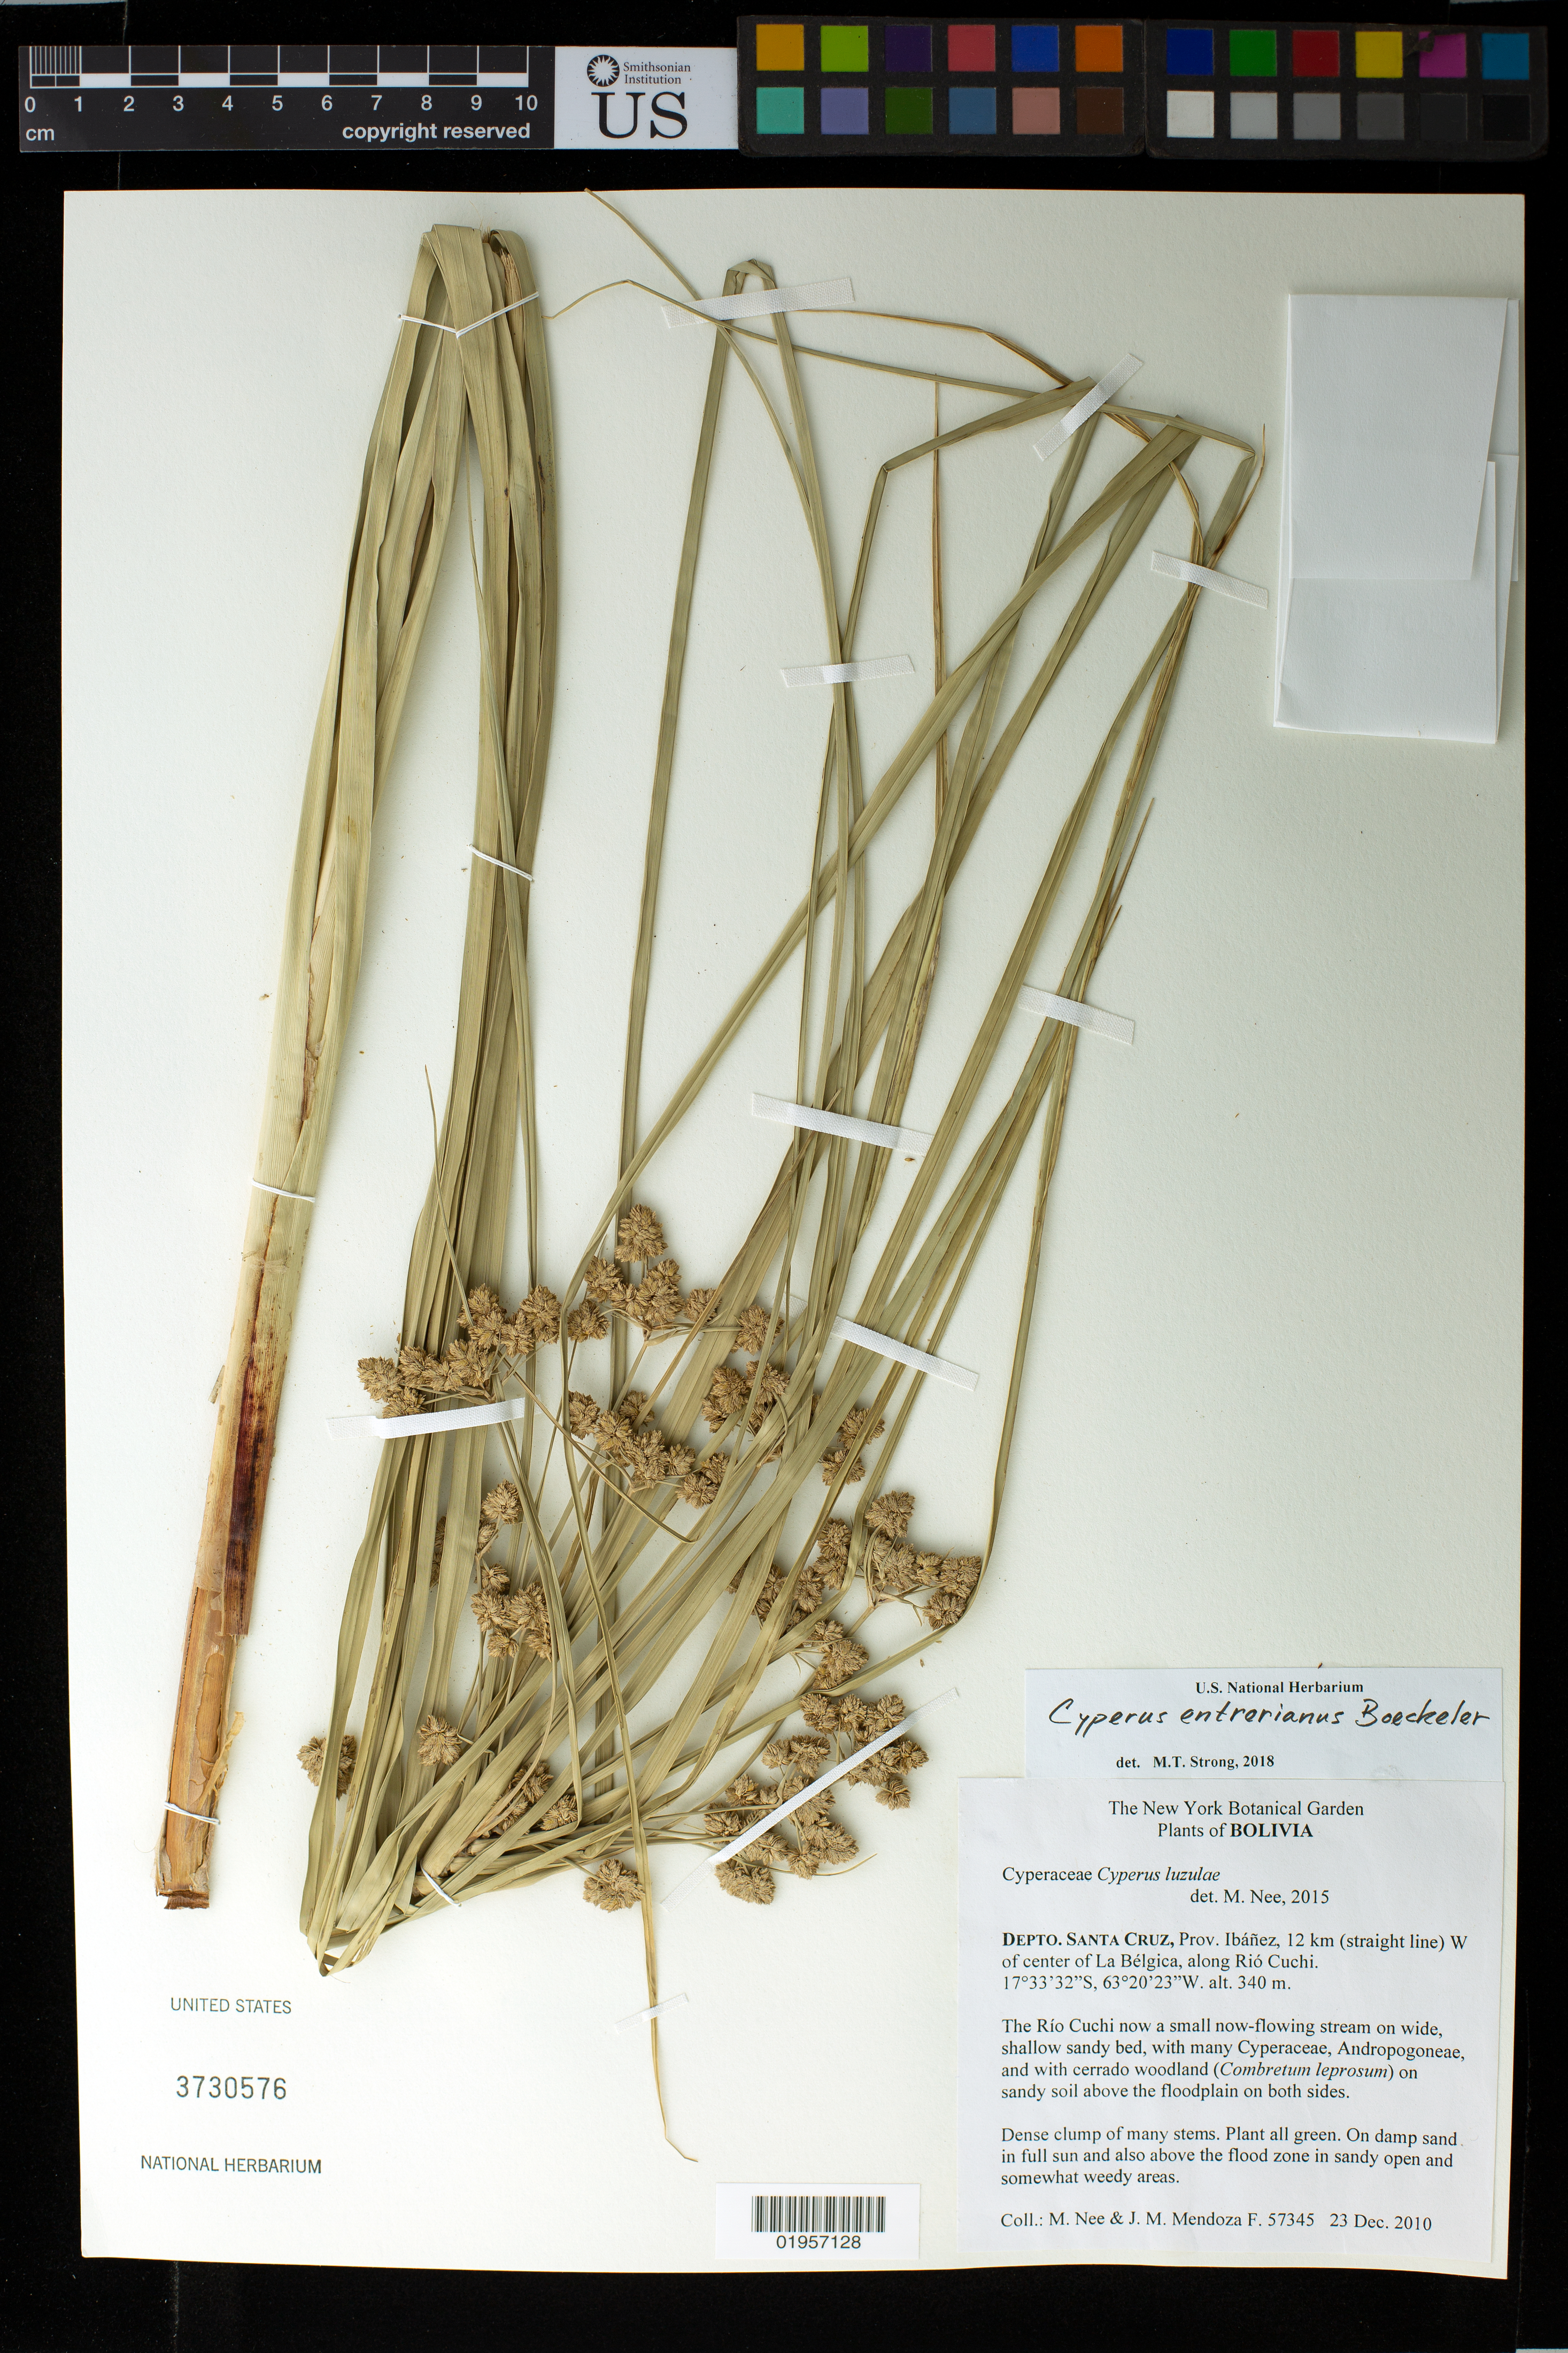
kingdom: Plantae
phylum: Tracheophyta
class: Liliopsida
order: Poales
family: Cyperaceae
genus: Cyperus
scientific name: Cyperus entrerianus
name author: Boeckeler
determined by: Strong, M. T., (US), Smithsonian Institution - National Museum of Natural History (UNITED STATES)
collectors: M. Nee & J. M. Mendoza F.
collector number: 57345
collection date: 2010-12-23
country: Bolivia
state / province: Santa Cruz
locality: Depto. Santa Cruz, Prov. Ibanez, 12 km (straight line) W of center of La Belgica, along Rio Cuchi.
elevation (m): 340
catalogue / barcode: US 3730576